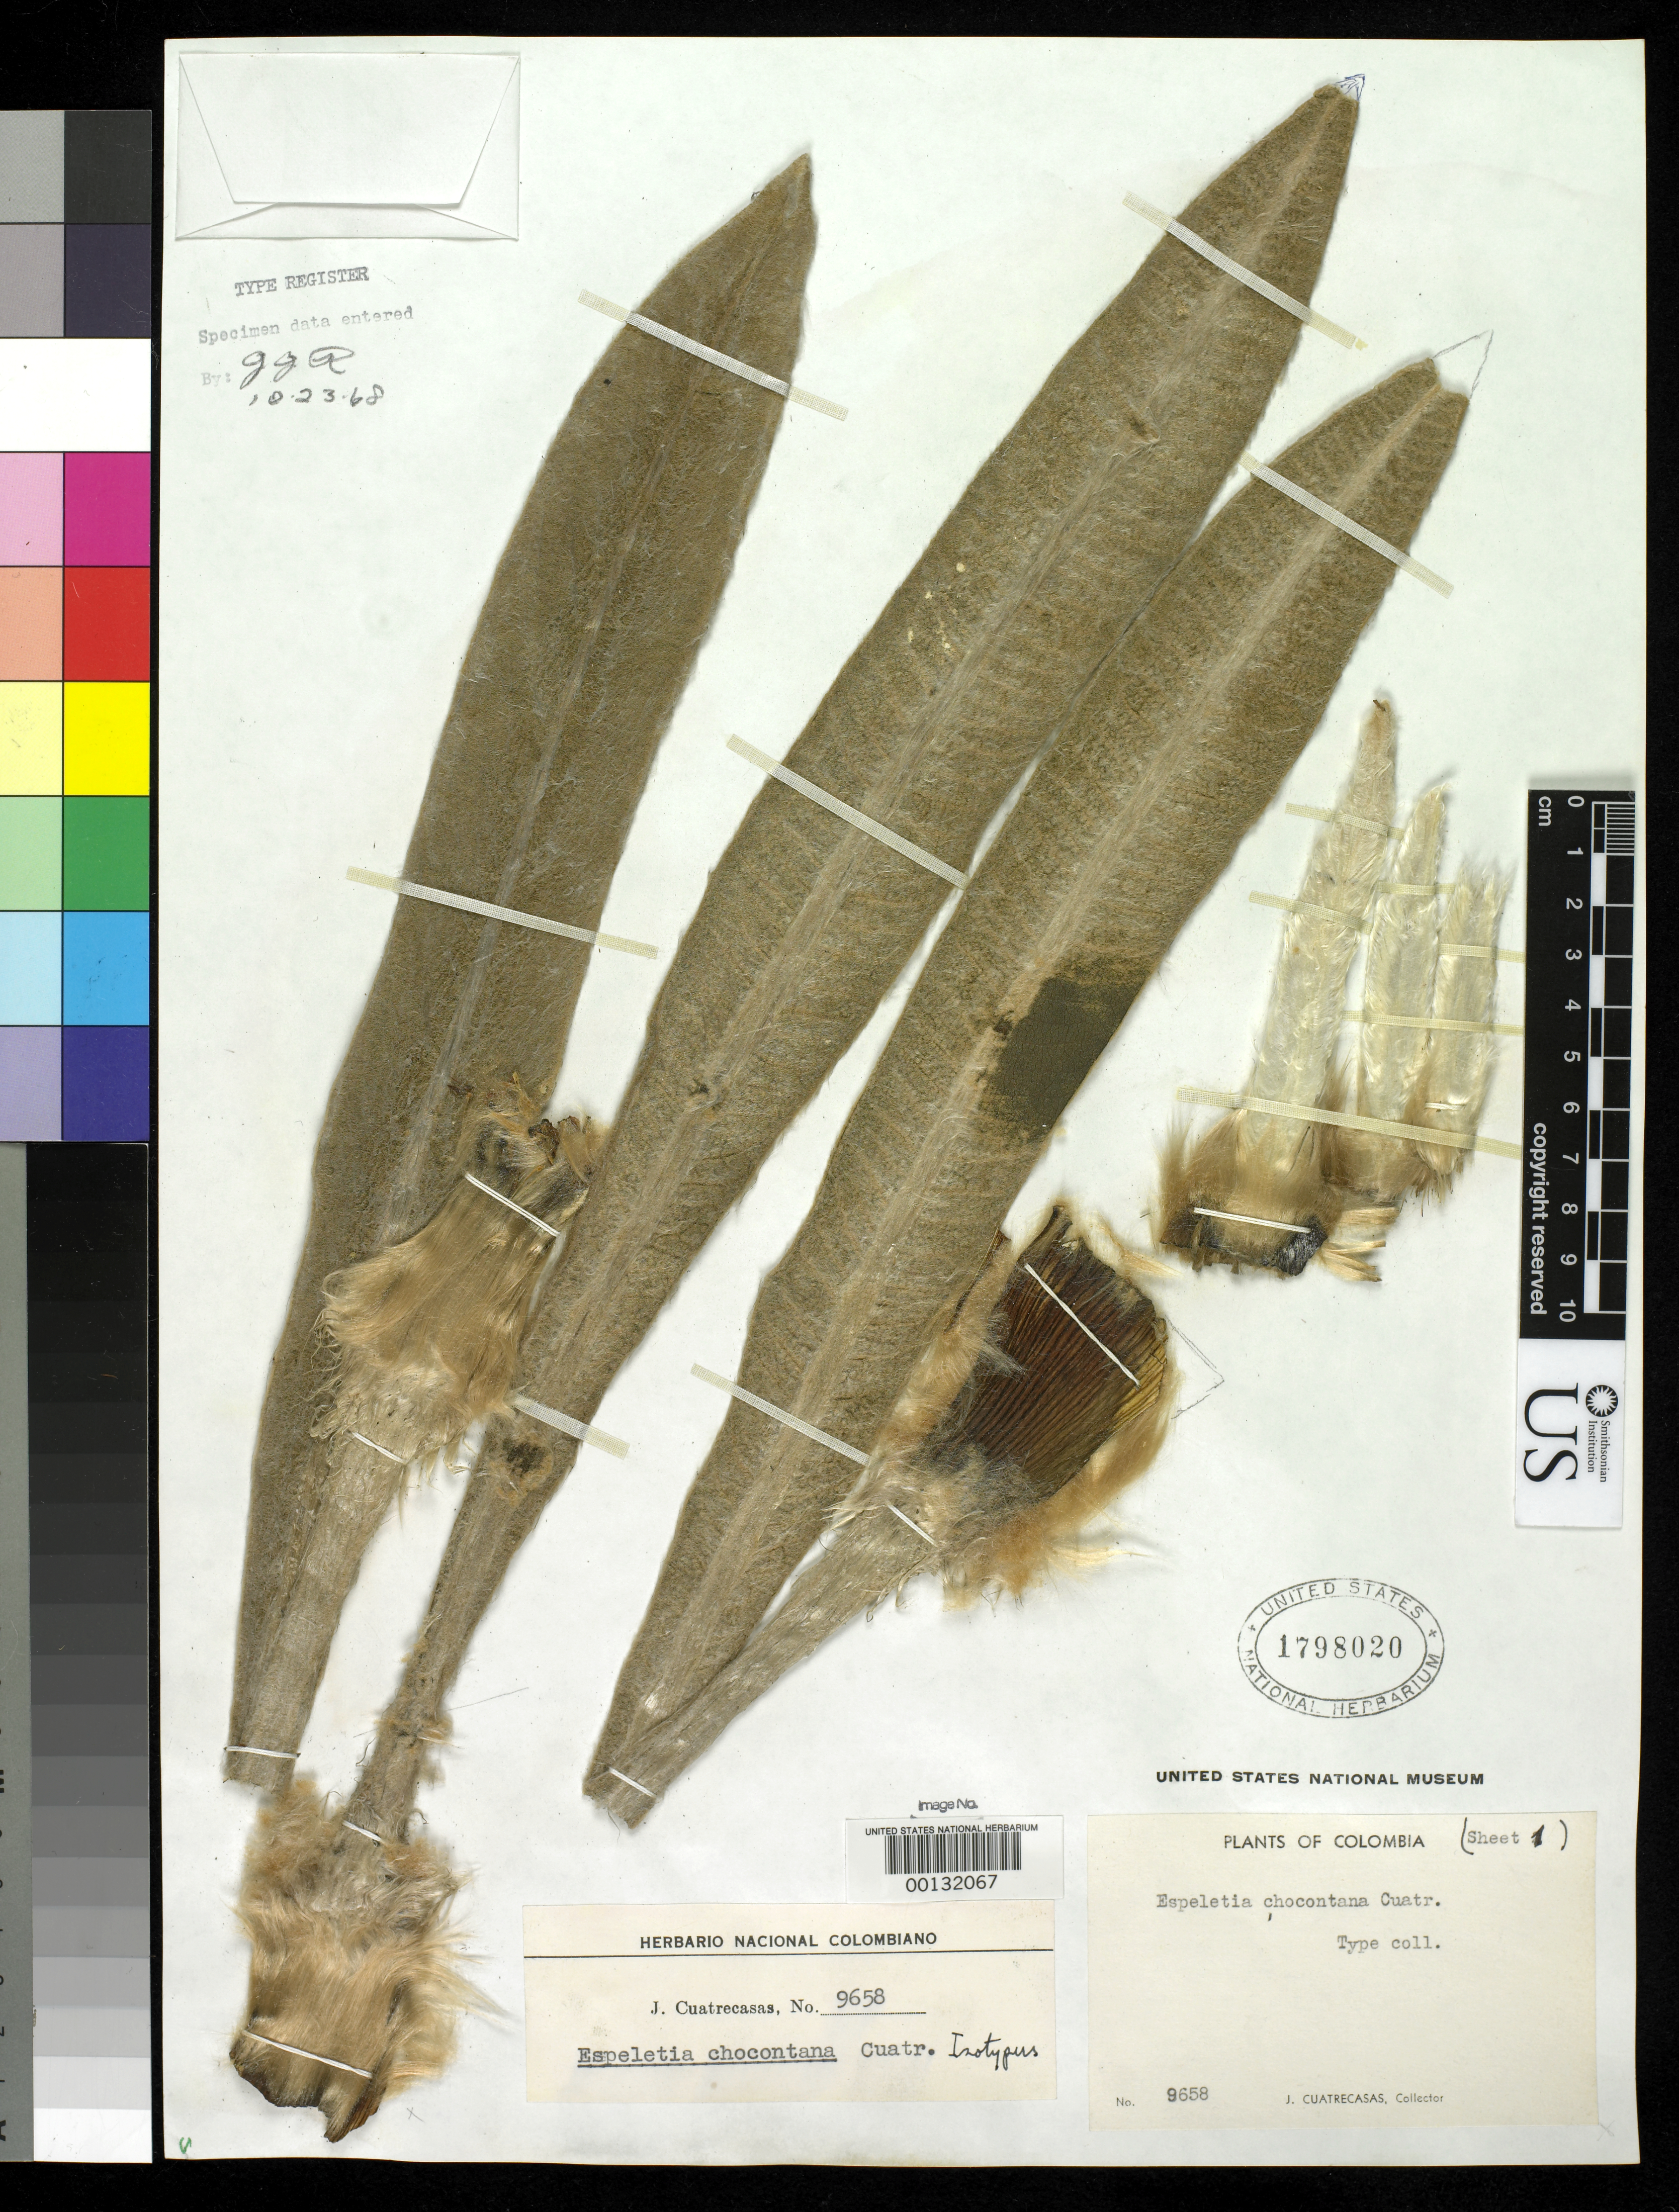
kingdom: Plantae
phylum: Tracheophyta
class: Magnoliopsida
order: Asterales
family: Asteraceae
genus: Espeletia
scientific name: Espeletia chocontana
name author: Cuatrec.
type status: Isotype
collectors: J. Cuatrecasas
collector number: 9658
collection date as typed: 29 Jun 1940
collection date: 1940-06-29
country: Colombia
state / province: Cundinamarca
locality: Páramo de Choconta, Cordillera Oriental.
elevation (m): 2760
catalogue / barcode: US 1798020